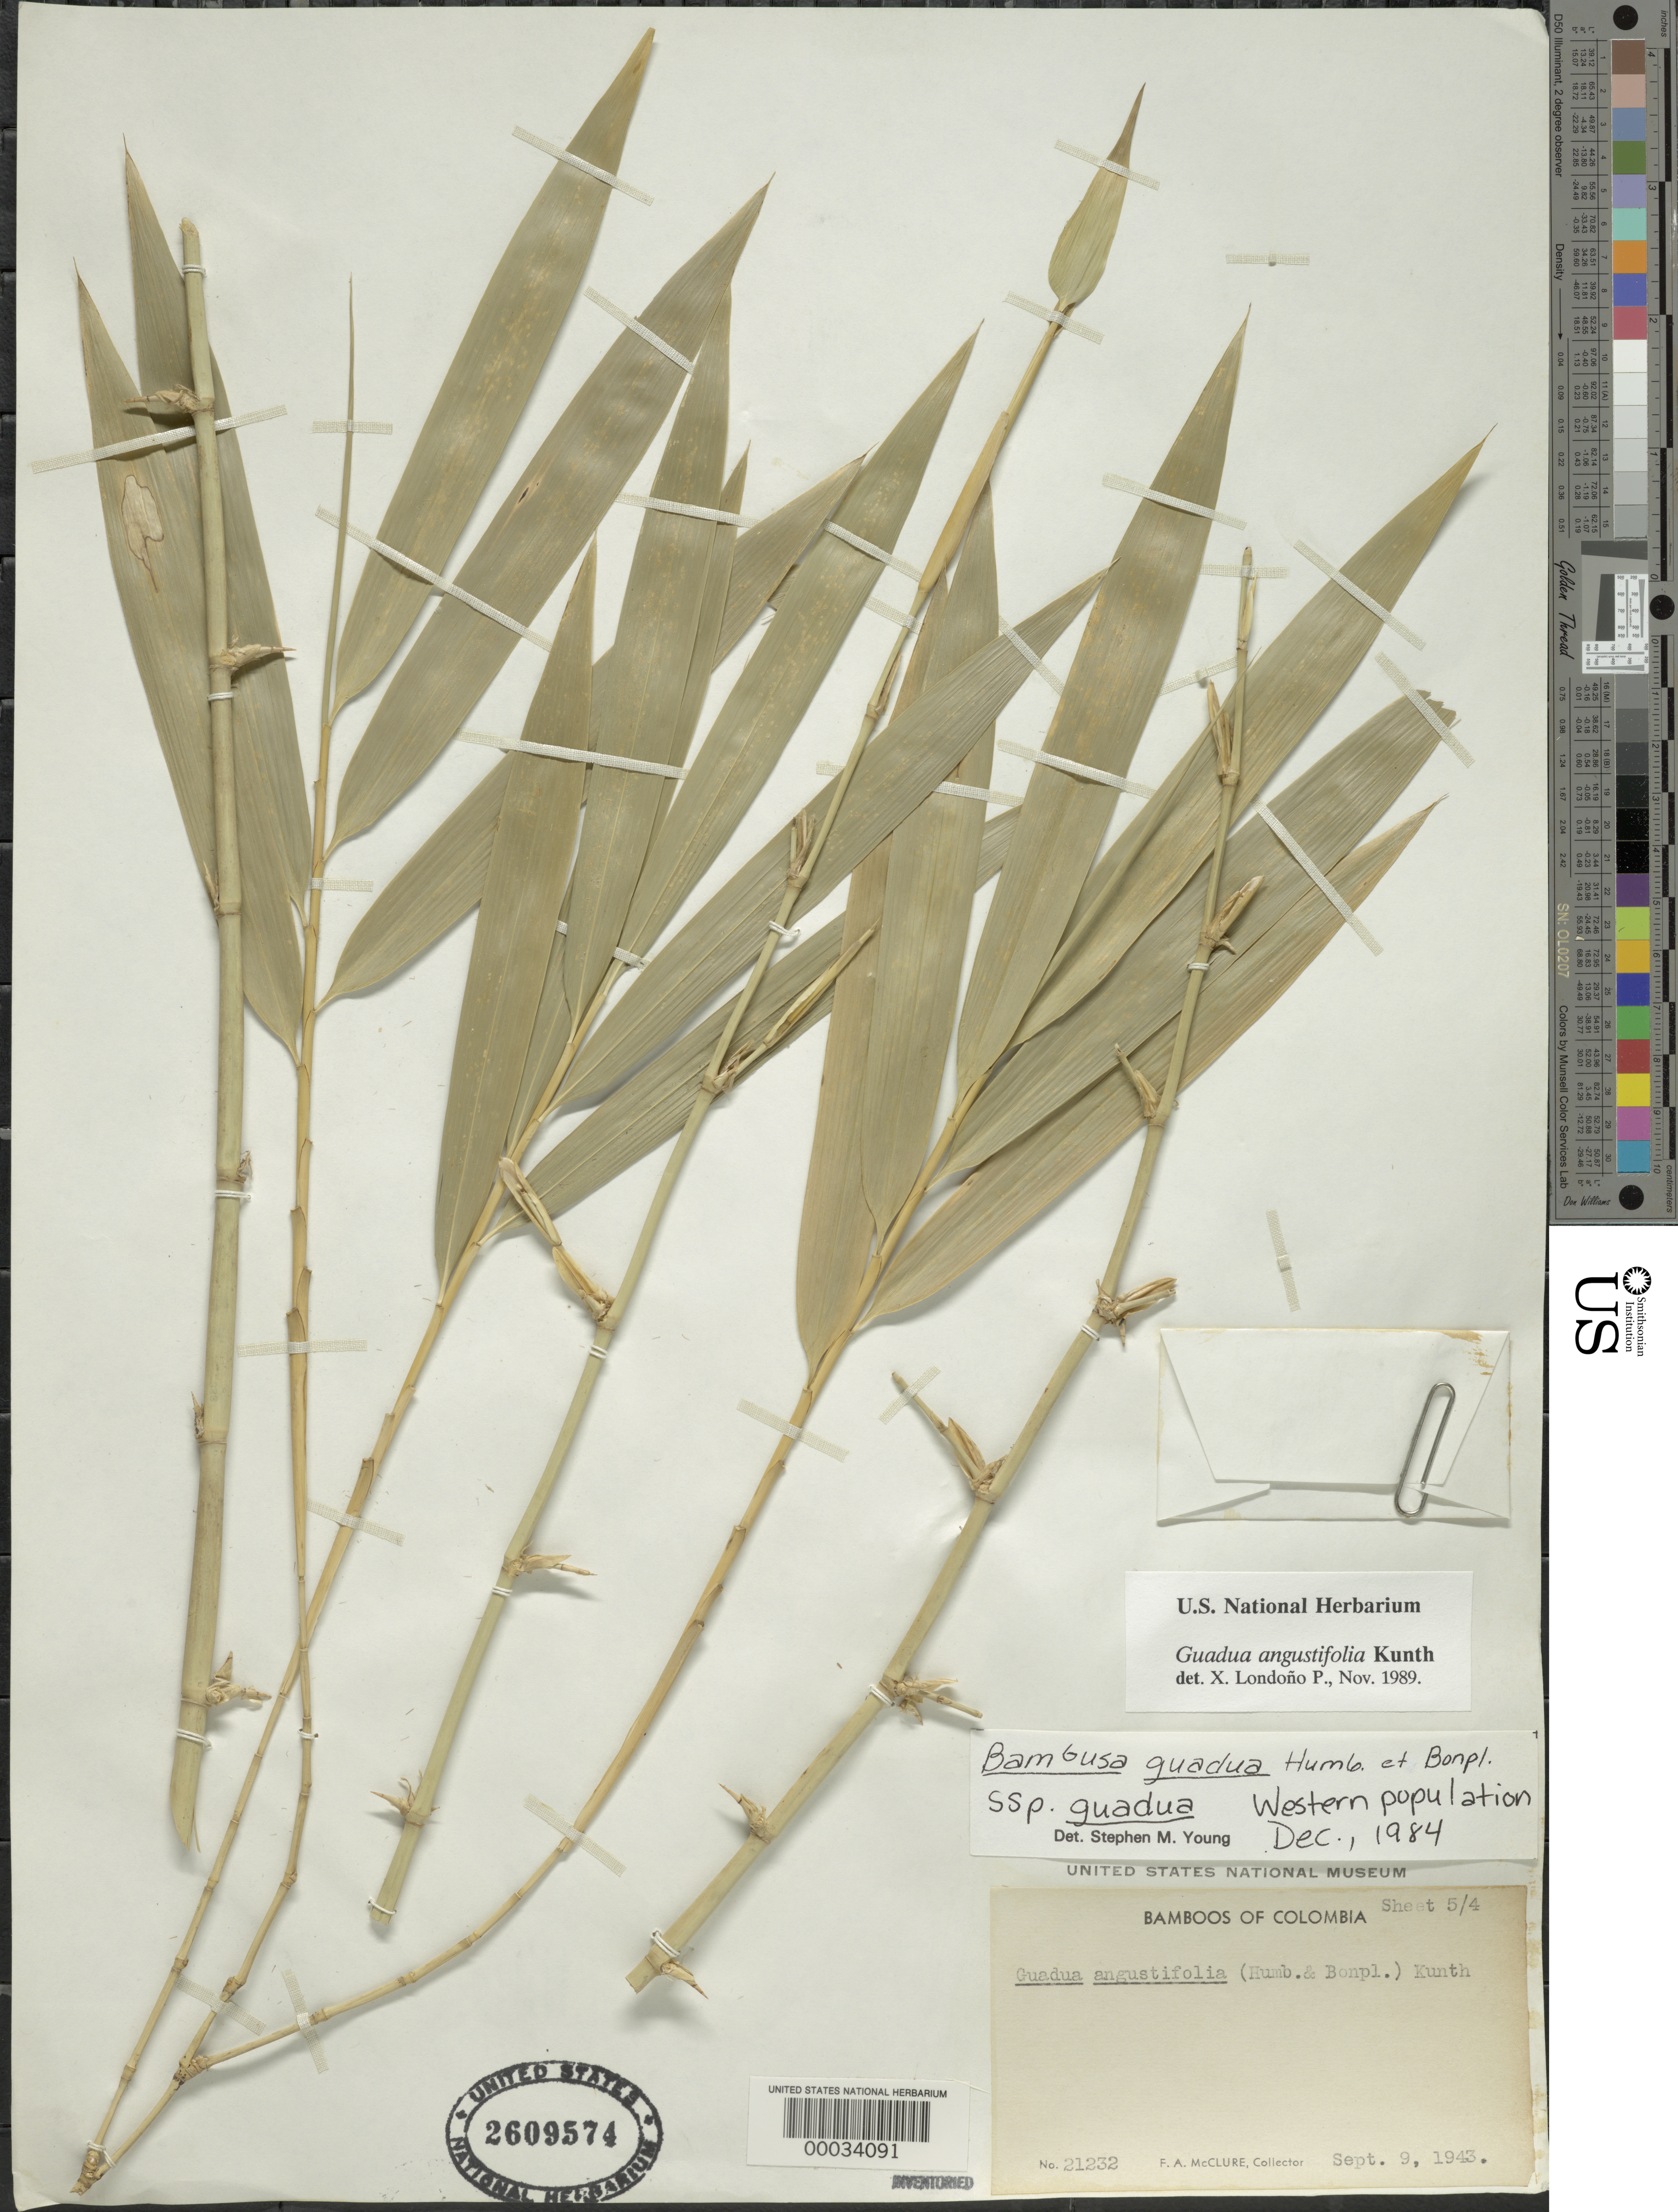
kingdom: Plantae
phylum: Tracheophyta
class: Liliopsida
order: Poales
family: Poaceae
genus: Guadua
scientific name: Guadua angustifolia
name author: Kunth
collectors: F. A. McClure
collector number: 21232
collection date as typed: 09 Sep 1943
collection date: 1943-09-09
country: Colombia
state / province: Cauca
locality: Hacienda Garcia, Carindo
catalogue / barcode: US 2609574